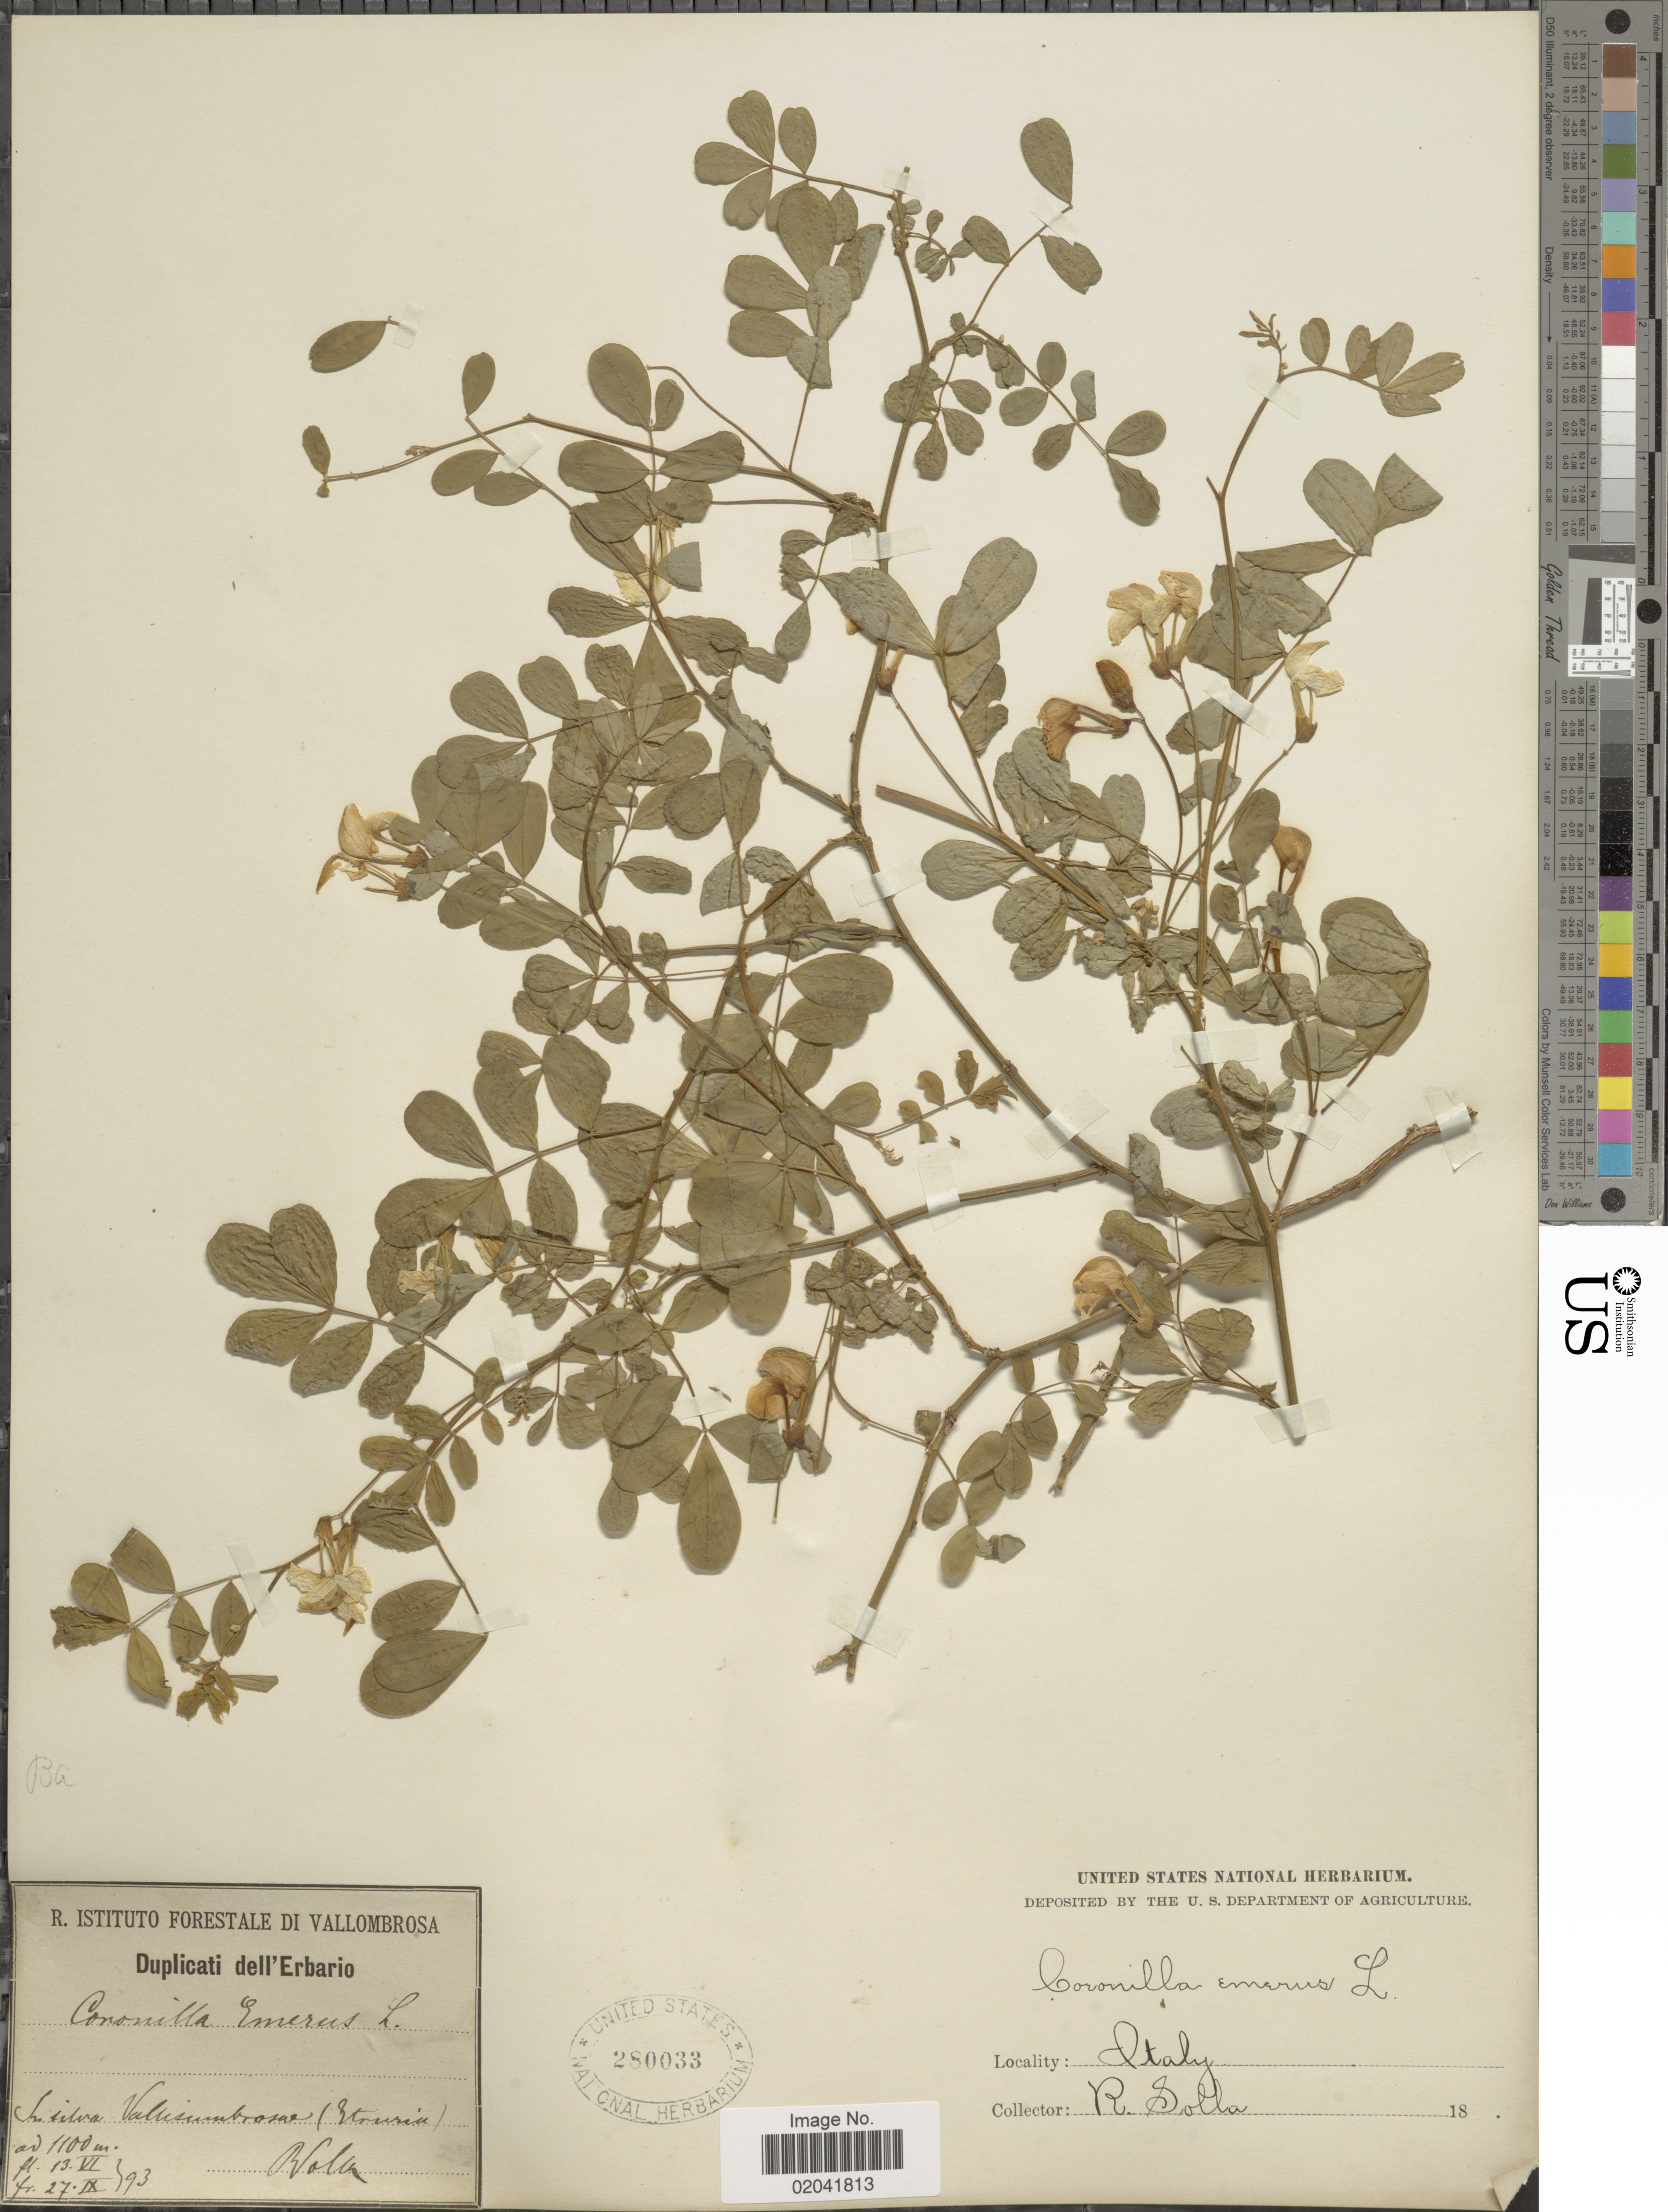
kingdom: Plantae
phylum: Tracheophyta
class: Magnoliopsida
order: Fabales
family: Fabaceae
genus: Coronilla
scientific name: Coronilla emerus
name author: L.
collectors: R. Solla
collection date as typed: Transcribed d/m/y: 13/6/93 to 27/9/93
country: Italy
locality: In silva Vallusumbrosae (Etouria)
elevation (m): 1100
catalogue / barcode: US 280033